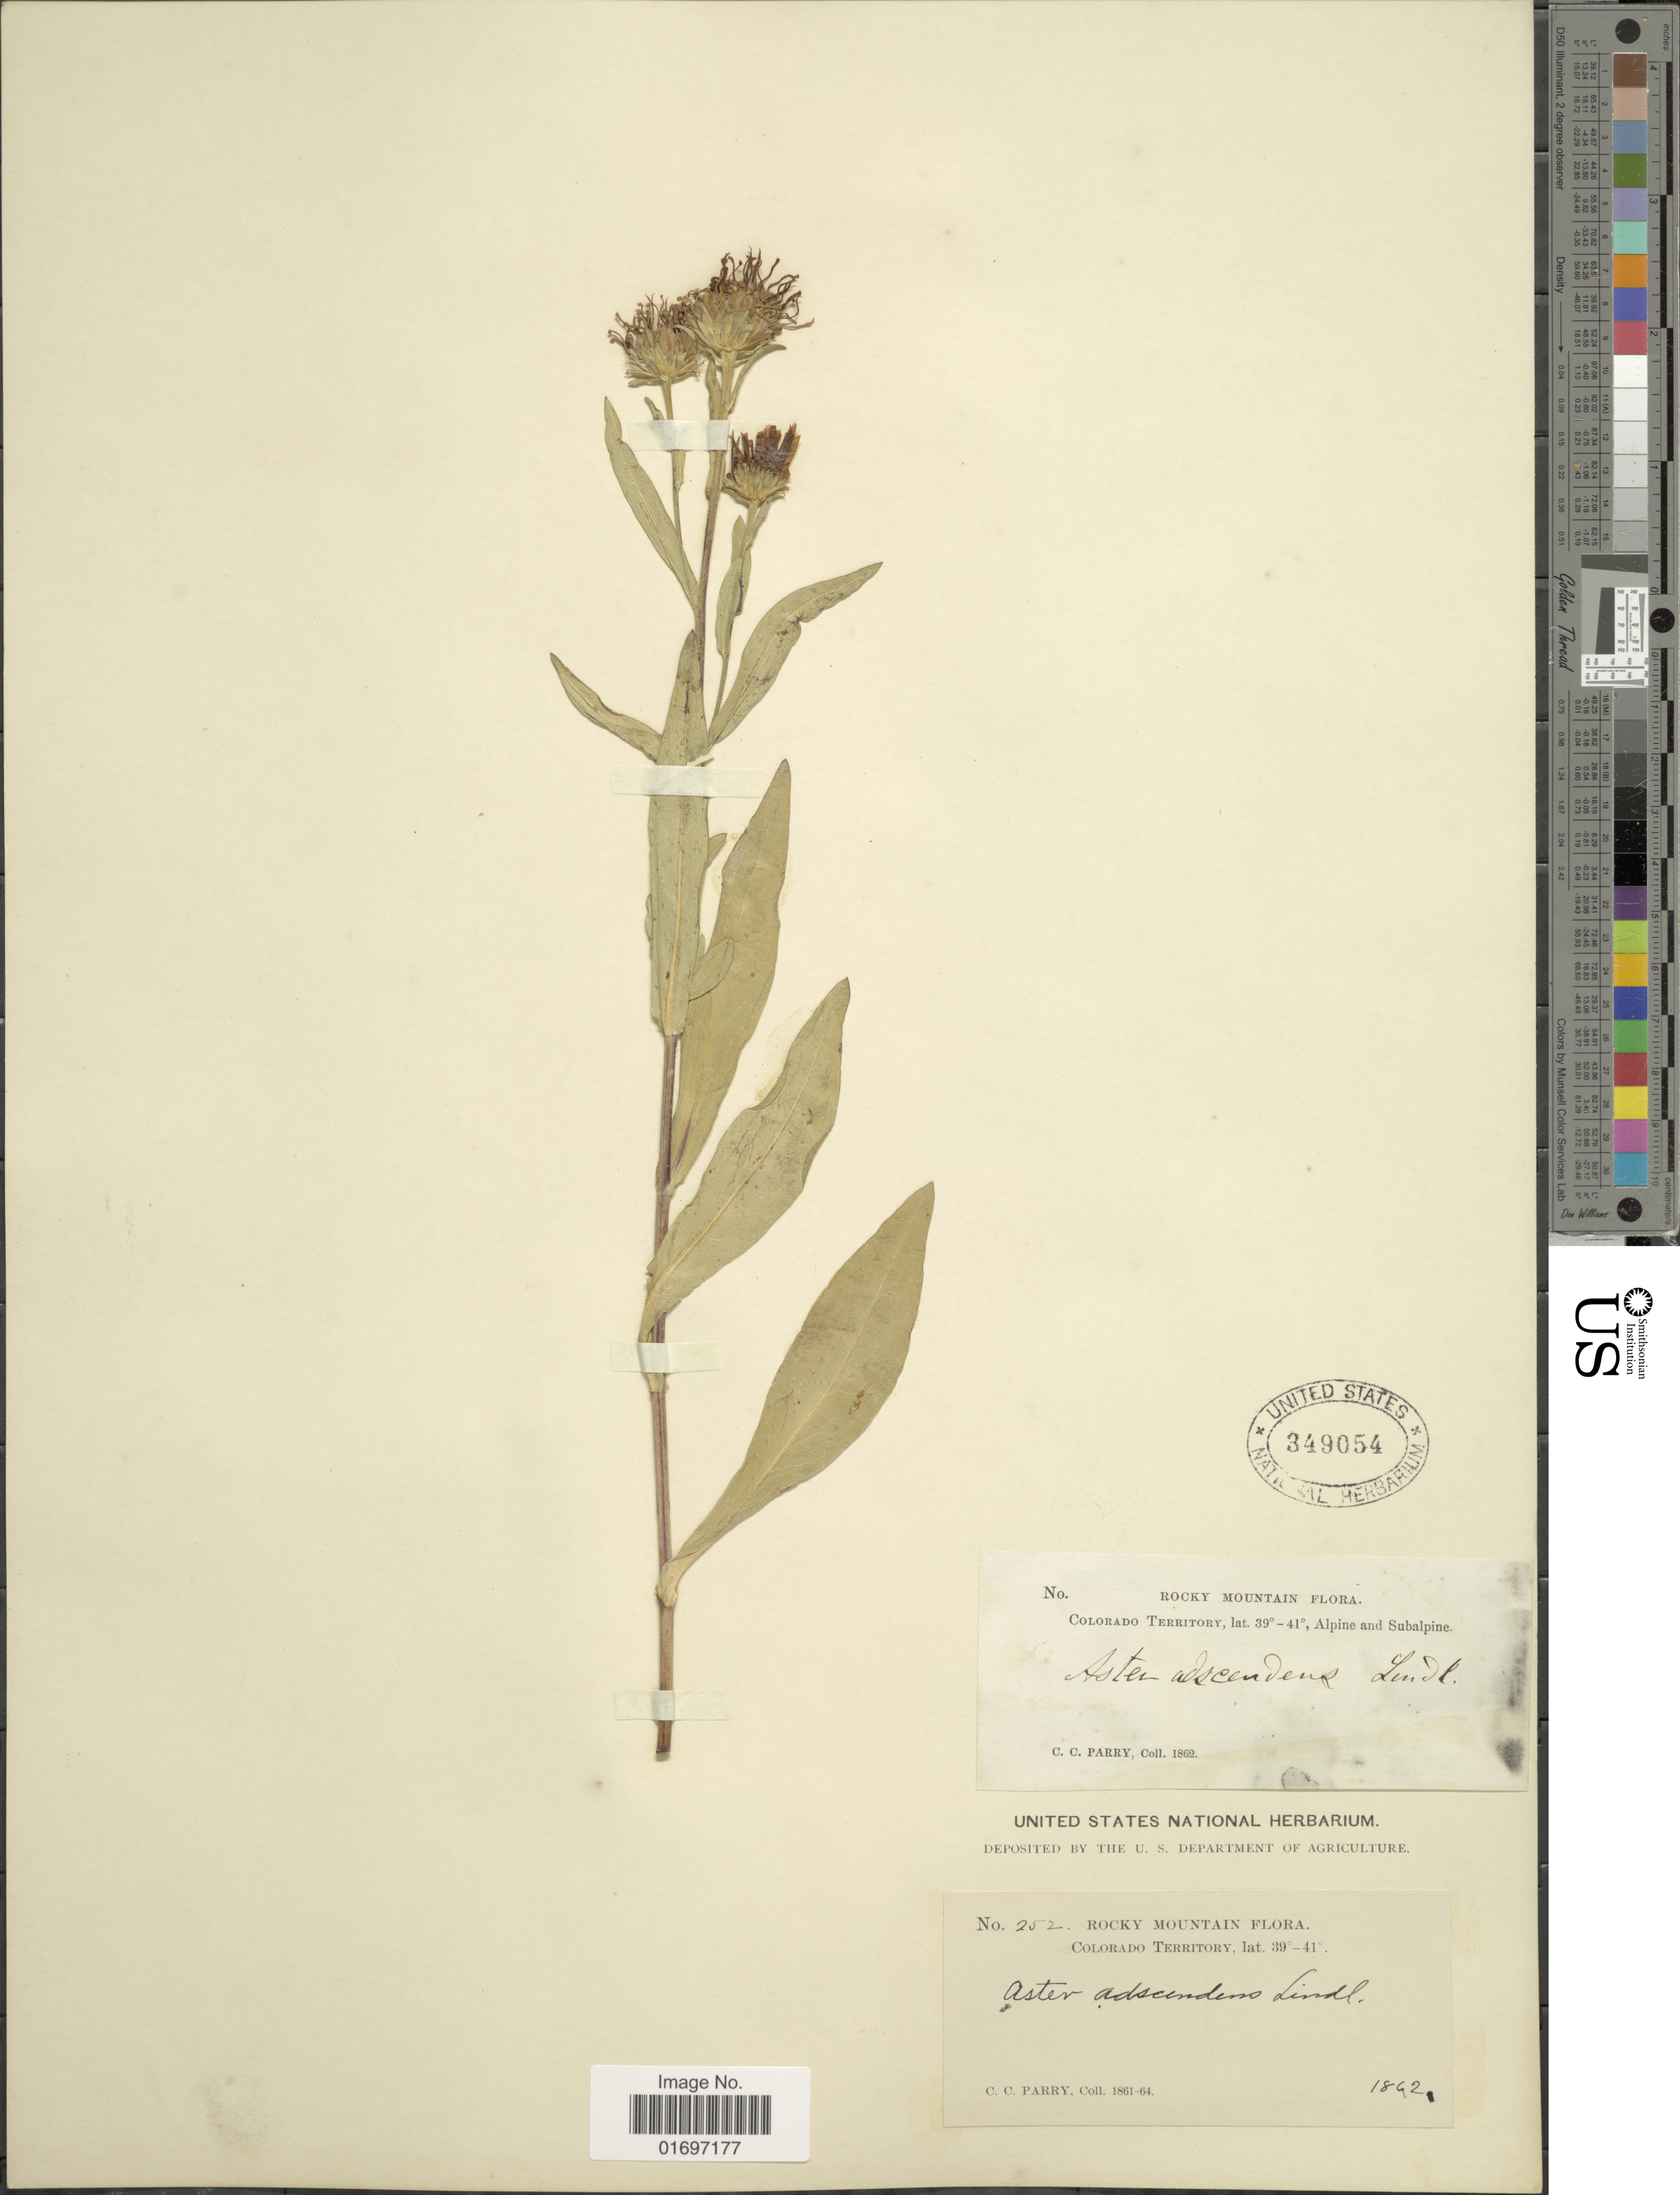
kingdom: Plantae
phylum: Tracheophyta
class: Magnoliopsida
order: Asterales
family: Asteraceae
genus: Symphyotrichum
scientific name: Symphyotrichum ascendens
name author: (Lindl.) G.L. Nesom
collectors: C. C. Parry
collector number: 252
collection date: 1862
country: United States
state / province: Colorado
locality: Rocky Mountain. Colorado Territory. Alpine and Subalpine.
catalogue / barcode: US 349054